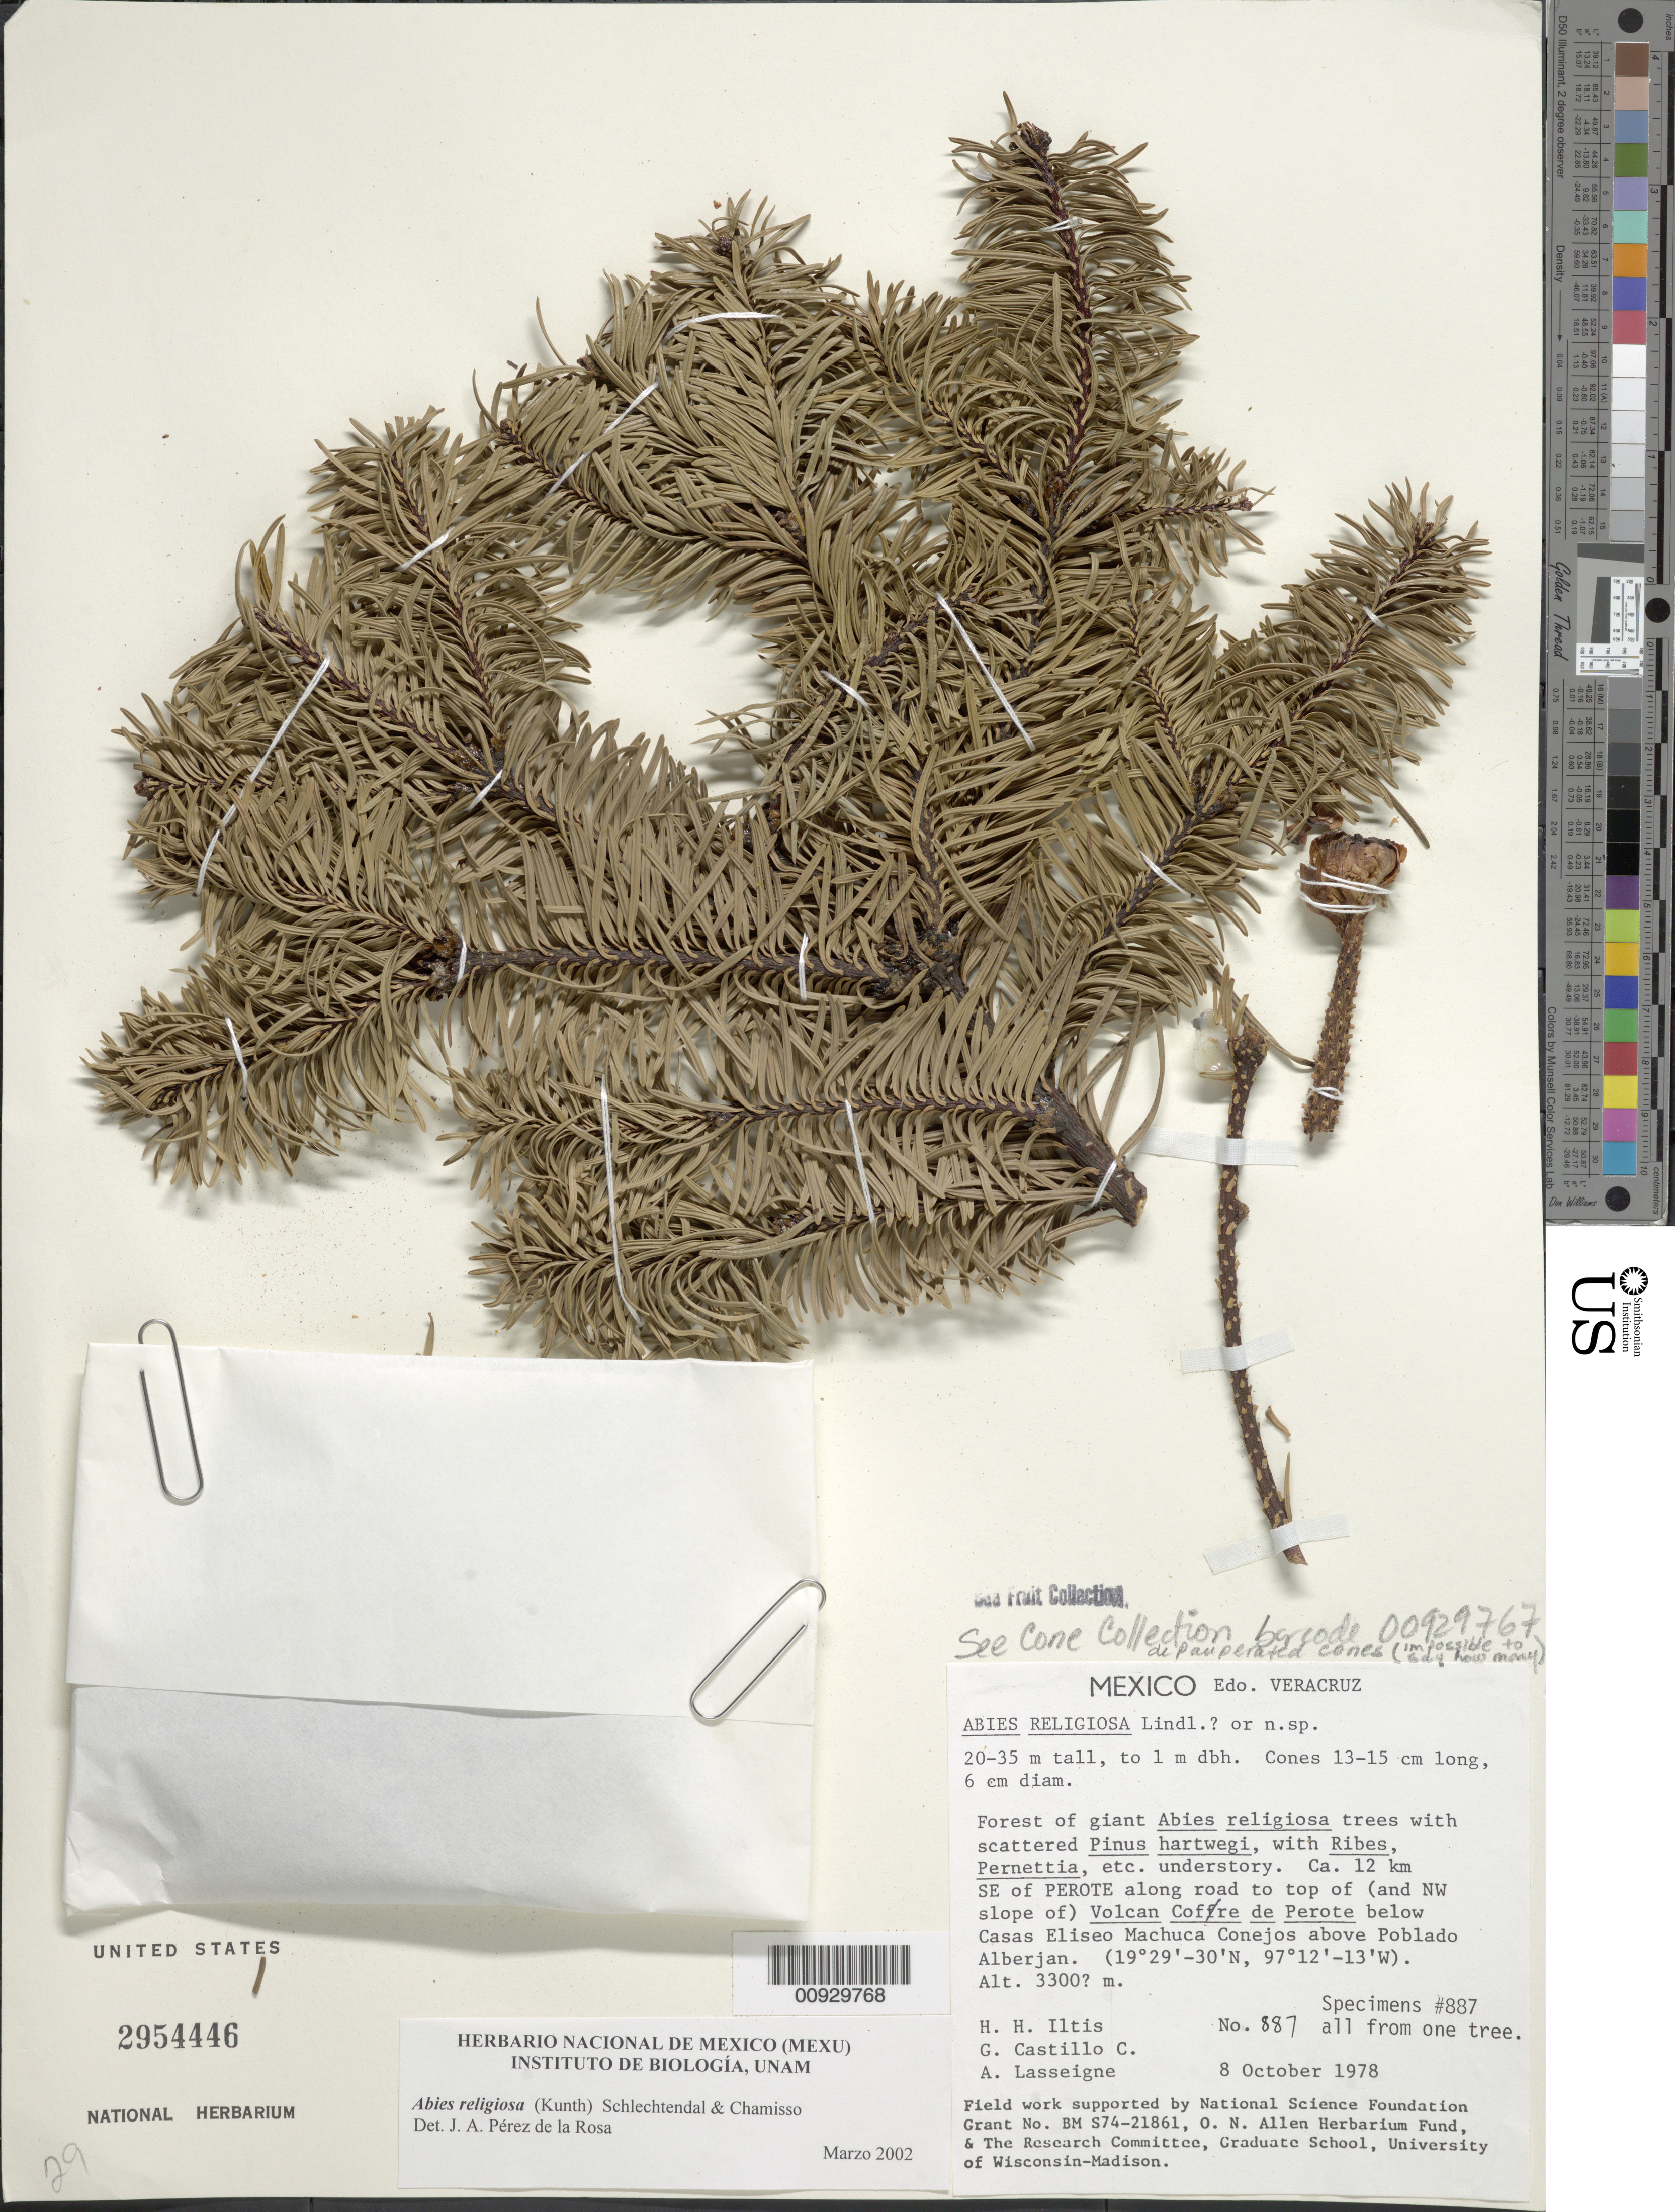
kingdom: Plantae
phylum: Tracheophyta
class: Pinopsida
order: Pinales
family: Pinaceae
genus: Abies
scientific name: Abies religiosa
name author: (Kunth) Schltdl. & Cham.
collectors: H. H. Iltis, G. Castillo C. & A. Lasseigne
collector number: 887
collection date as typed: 08 Oct 1978 25 Nov 1961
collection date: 1978-10-08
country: Mexico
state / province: Veracruz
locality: Ca. 112 kkm SE of Perote along road to top of (and NW slope of) Volcan Cofre de Perote below Casas Eliseo Machuca Conejos above Poblado Alberjan.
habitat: Forest of Giant Abies religiosa trees with scattered Pinus hartwegi, with Ribes, Pernettia, etc. understory.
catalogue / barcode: US 2954446